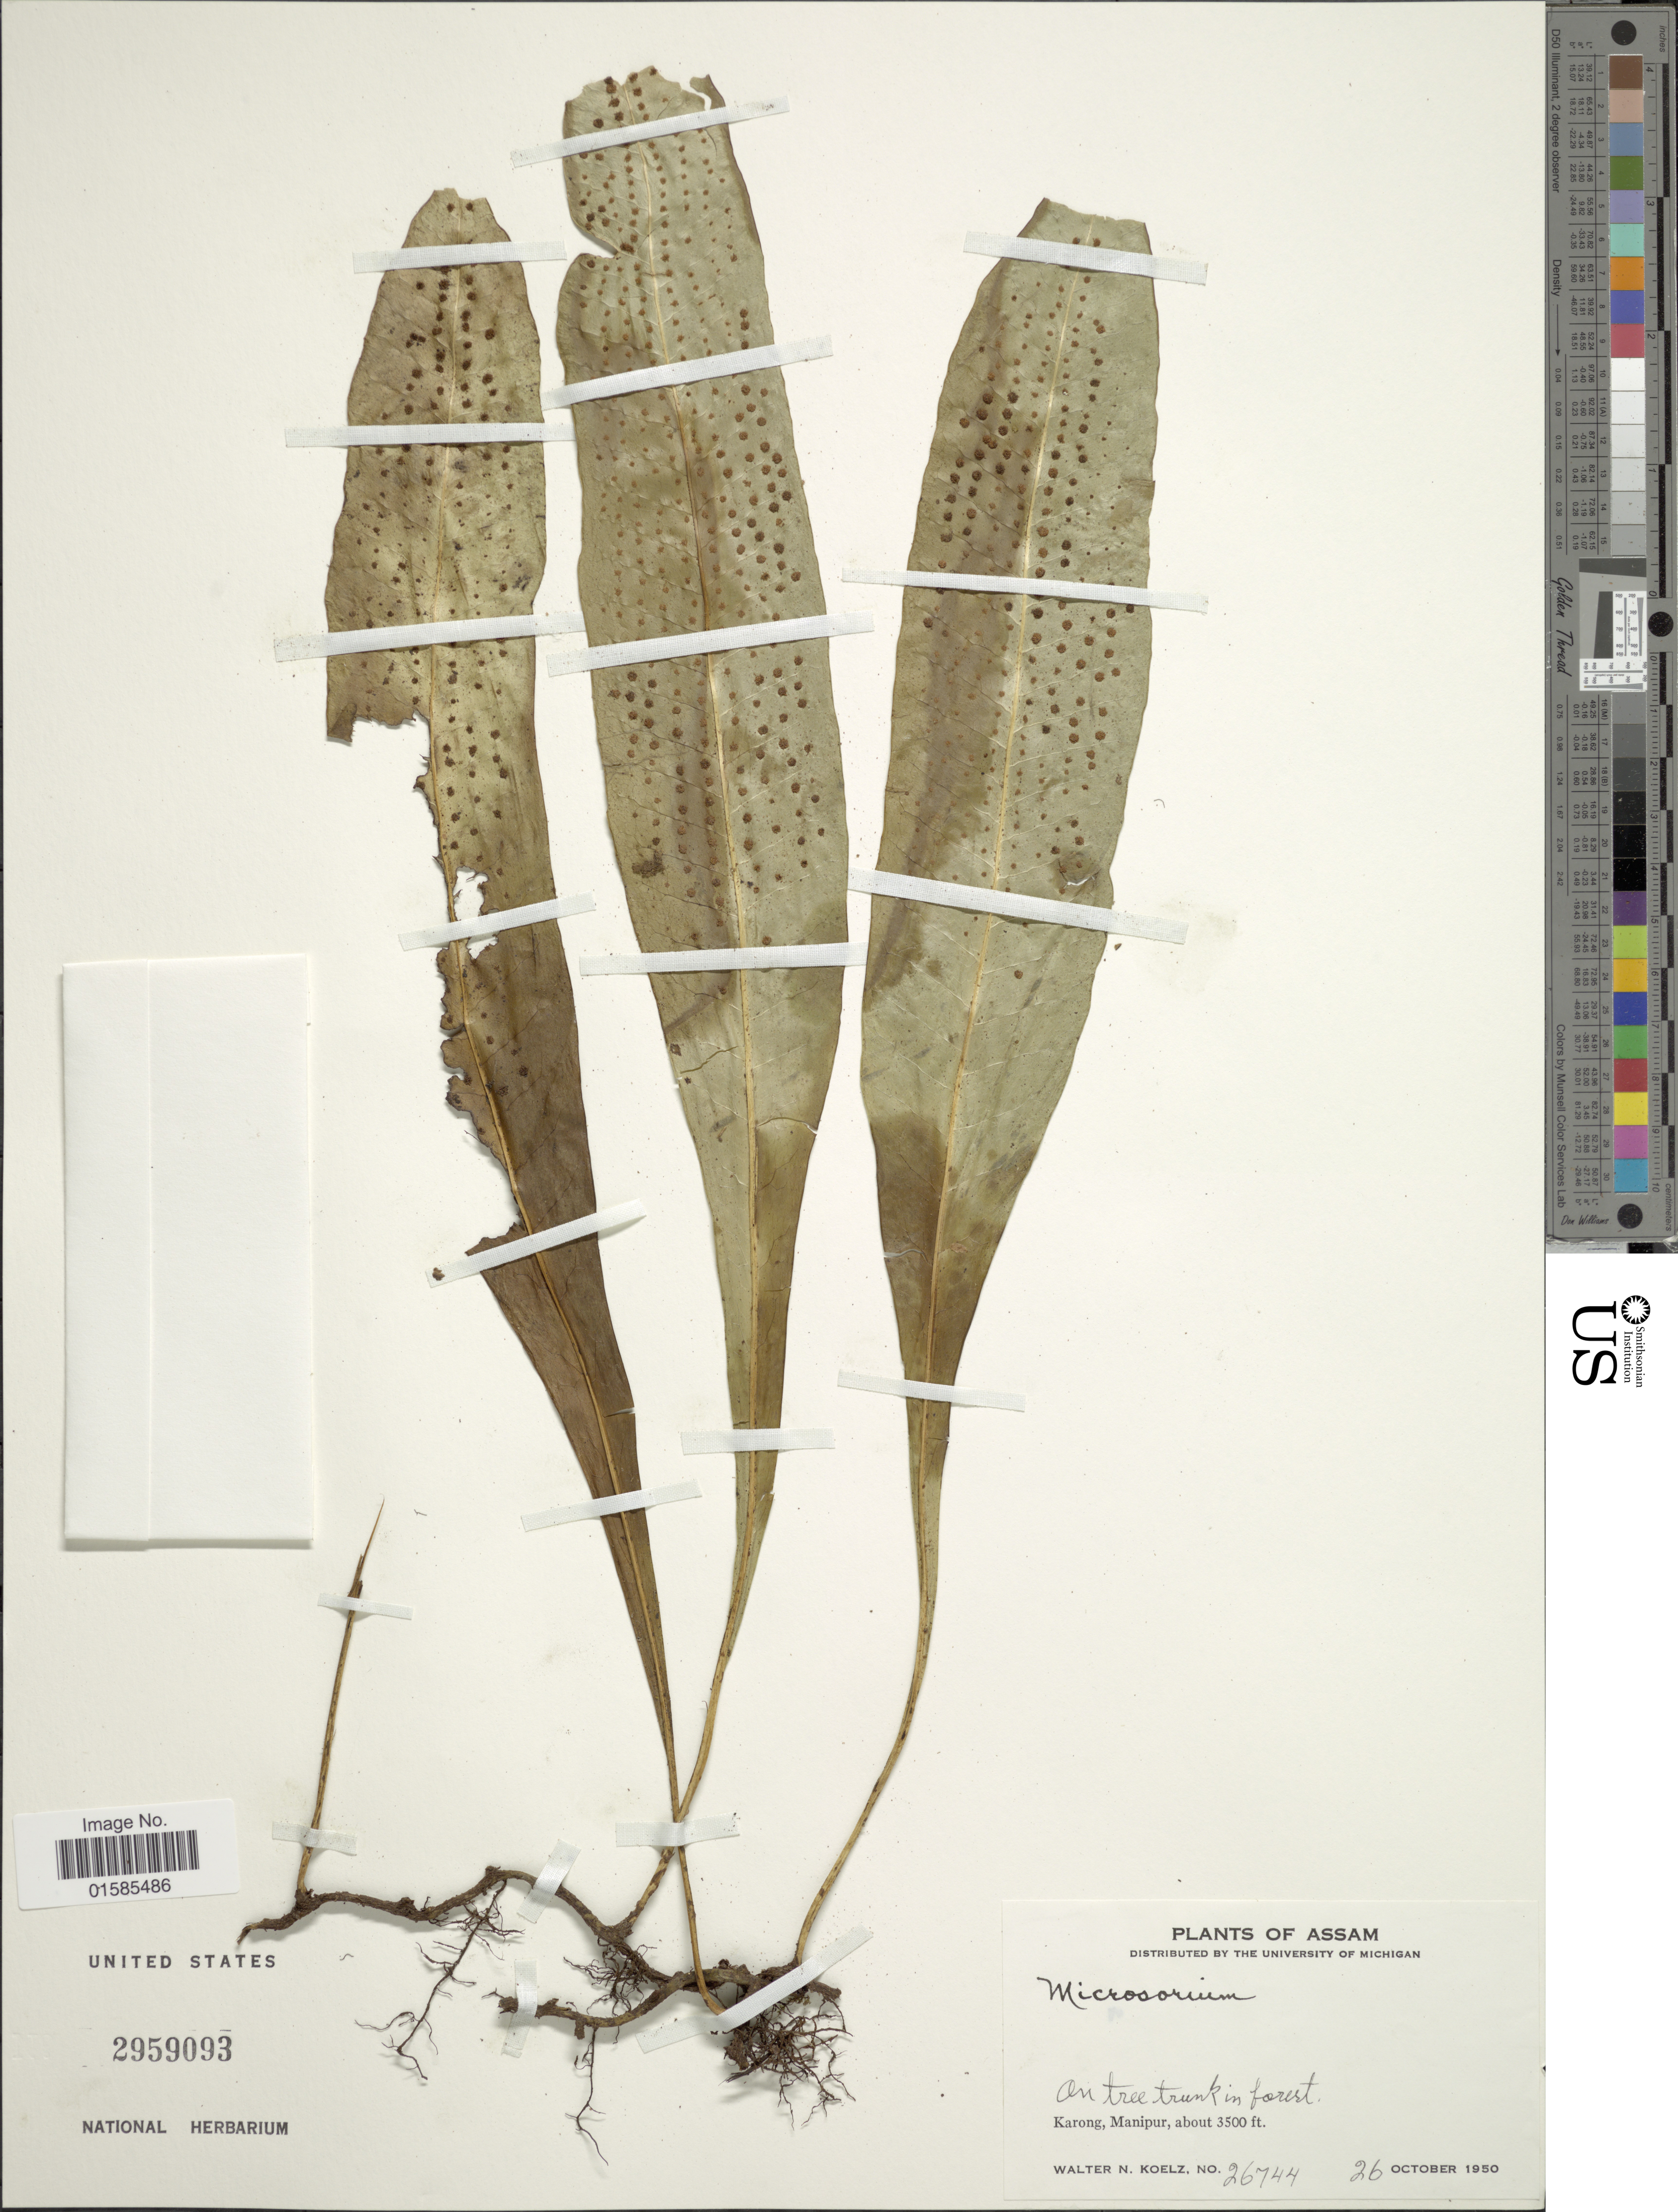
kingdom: Plantae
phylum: Tracheophyta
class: Polypodiopsida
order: Polypodiales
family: Polypodiaceae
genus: Leptochilus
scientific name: Leptochilus sp.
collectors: W. N. Koelz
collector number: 26744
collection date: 1950-10-26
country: India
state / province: Manipur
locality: Assam, India, Karong, Manipur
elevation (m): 1067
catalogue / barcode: US 2959093